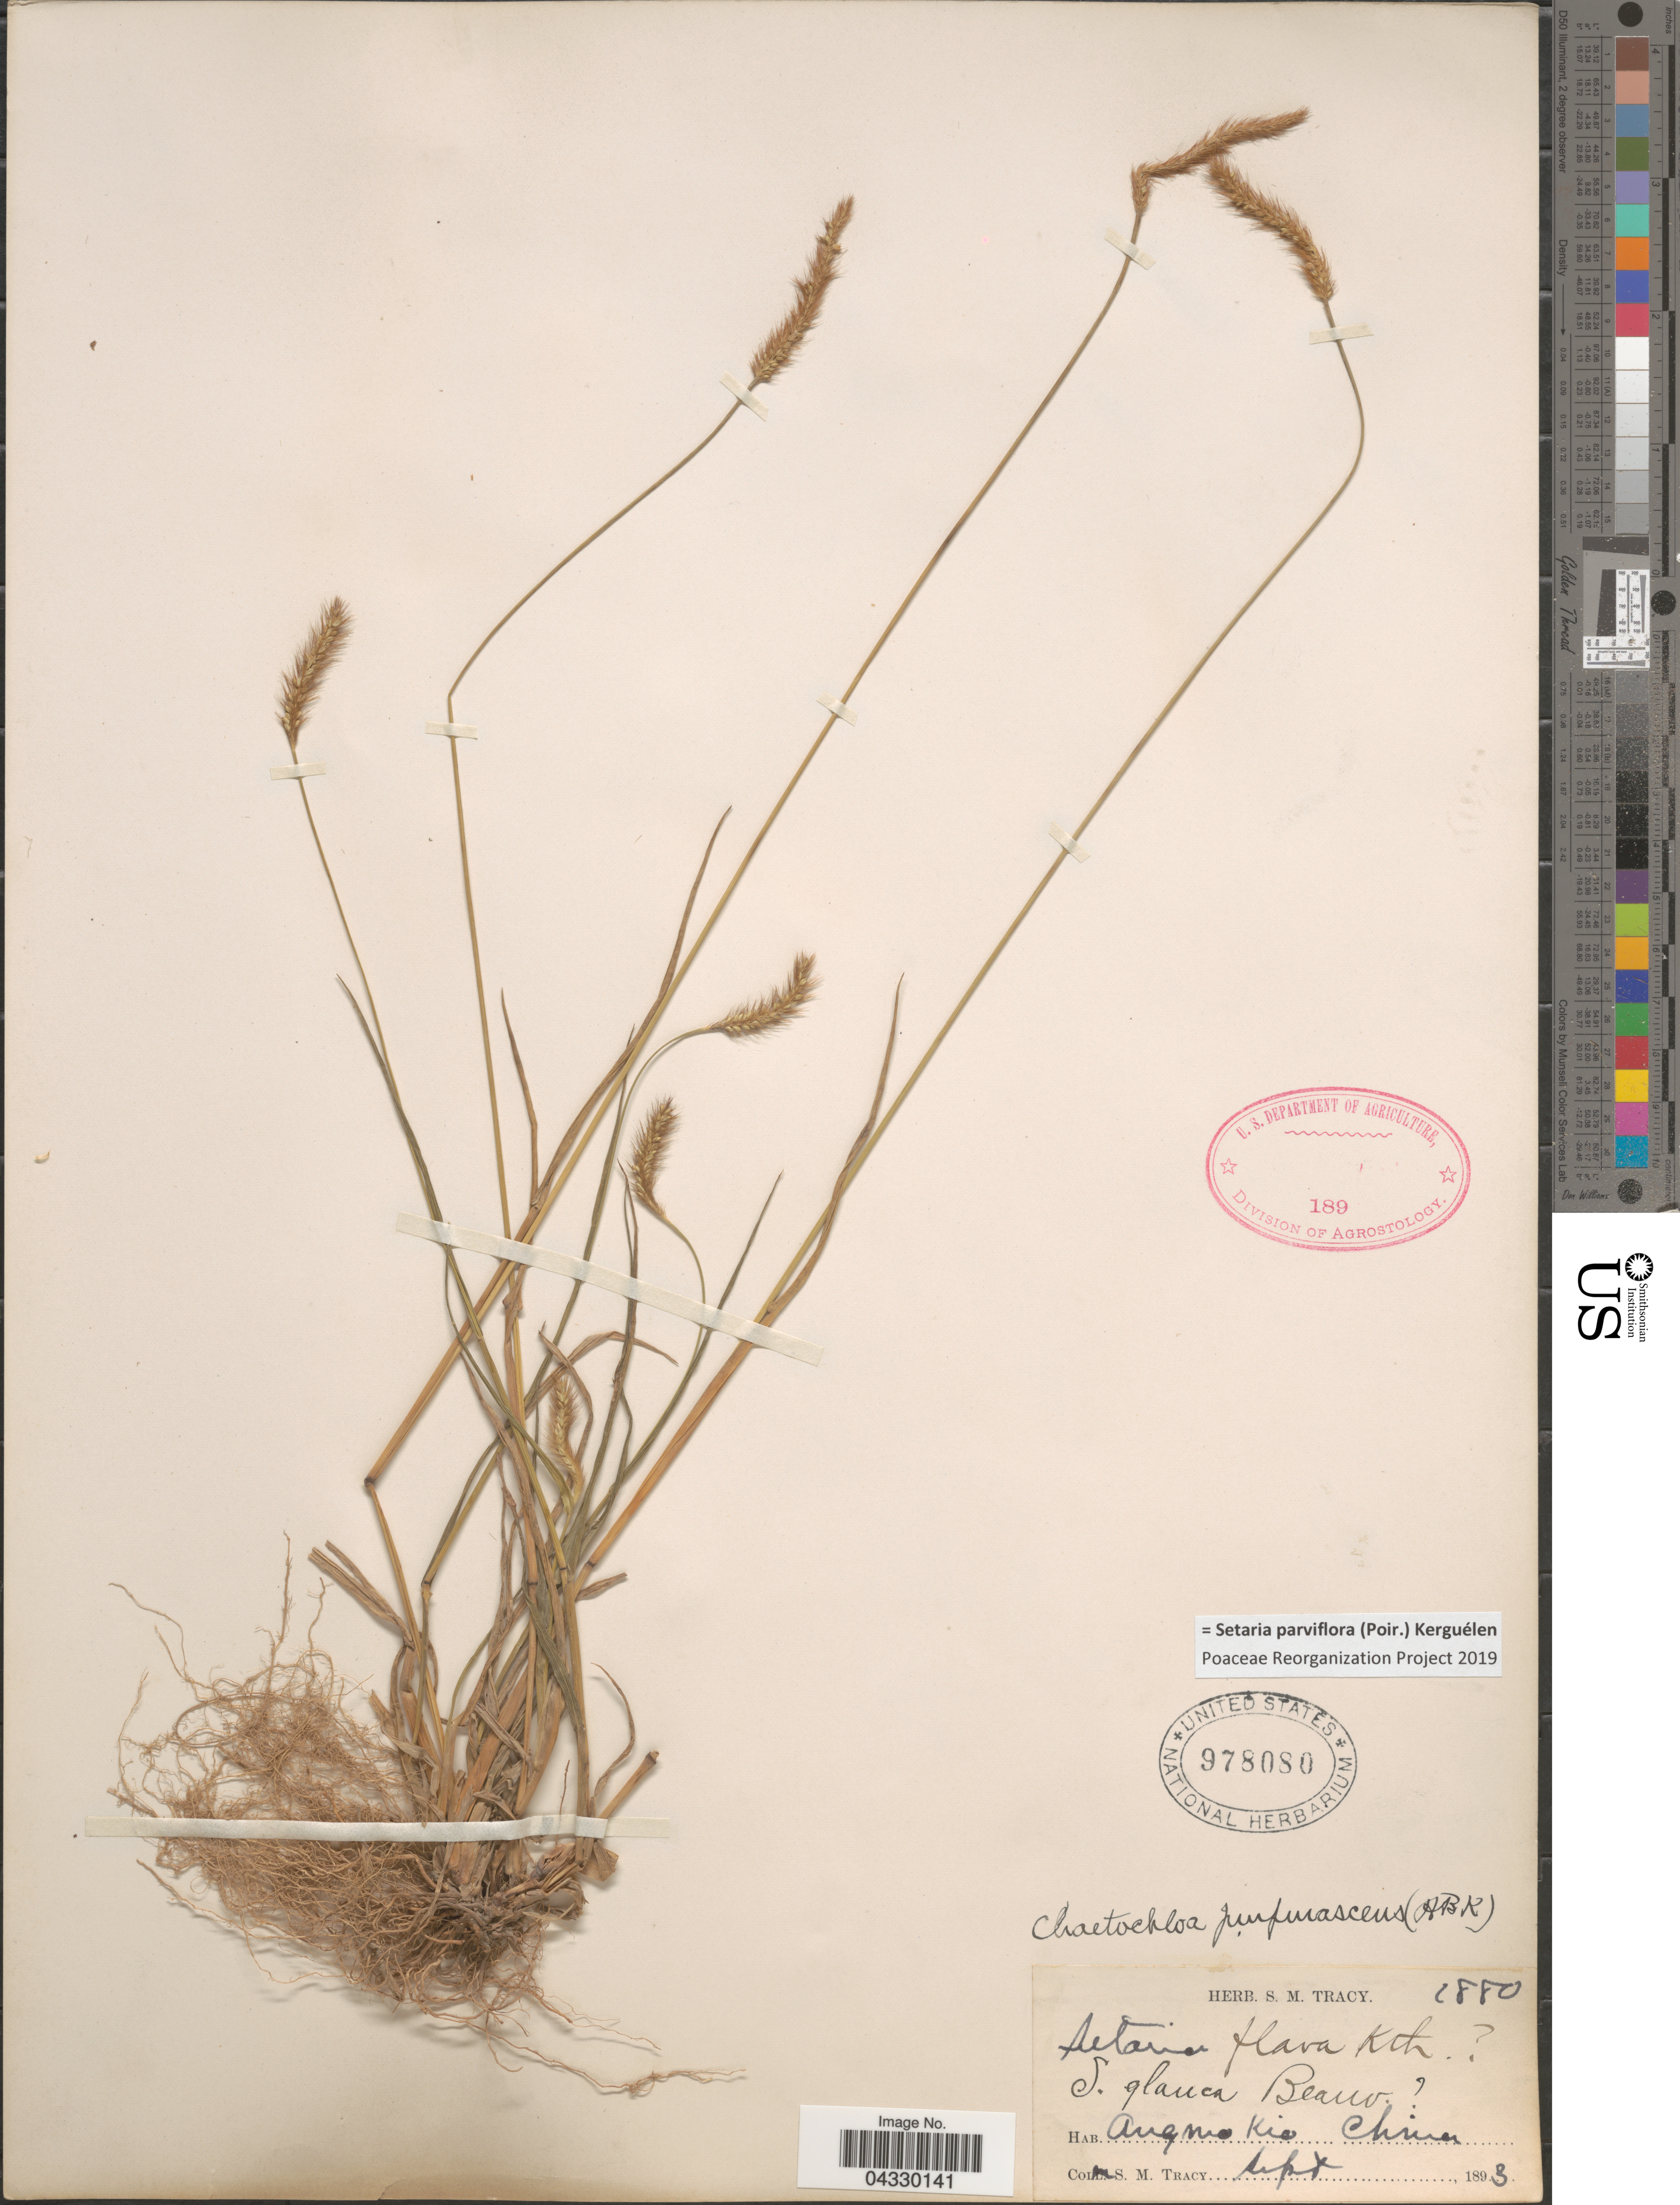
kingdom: Plantae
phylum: Tracheophyta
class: Liliopsida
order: Poales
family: Poaceae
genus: Setaria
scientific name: Setaria parviflora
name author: (Poir.) Kerguélen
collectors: S. M. Tracy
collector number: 1880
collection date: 1893-09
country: China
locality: Augno Kio. [interpreted]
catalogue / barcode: US 978080